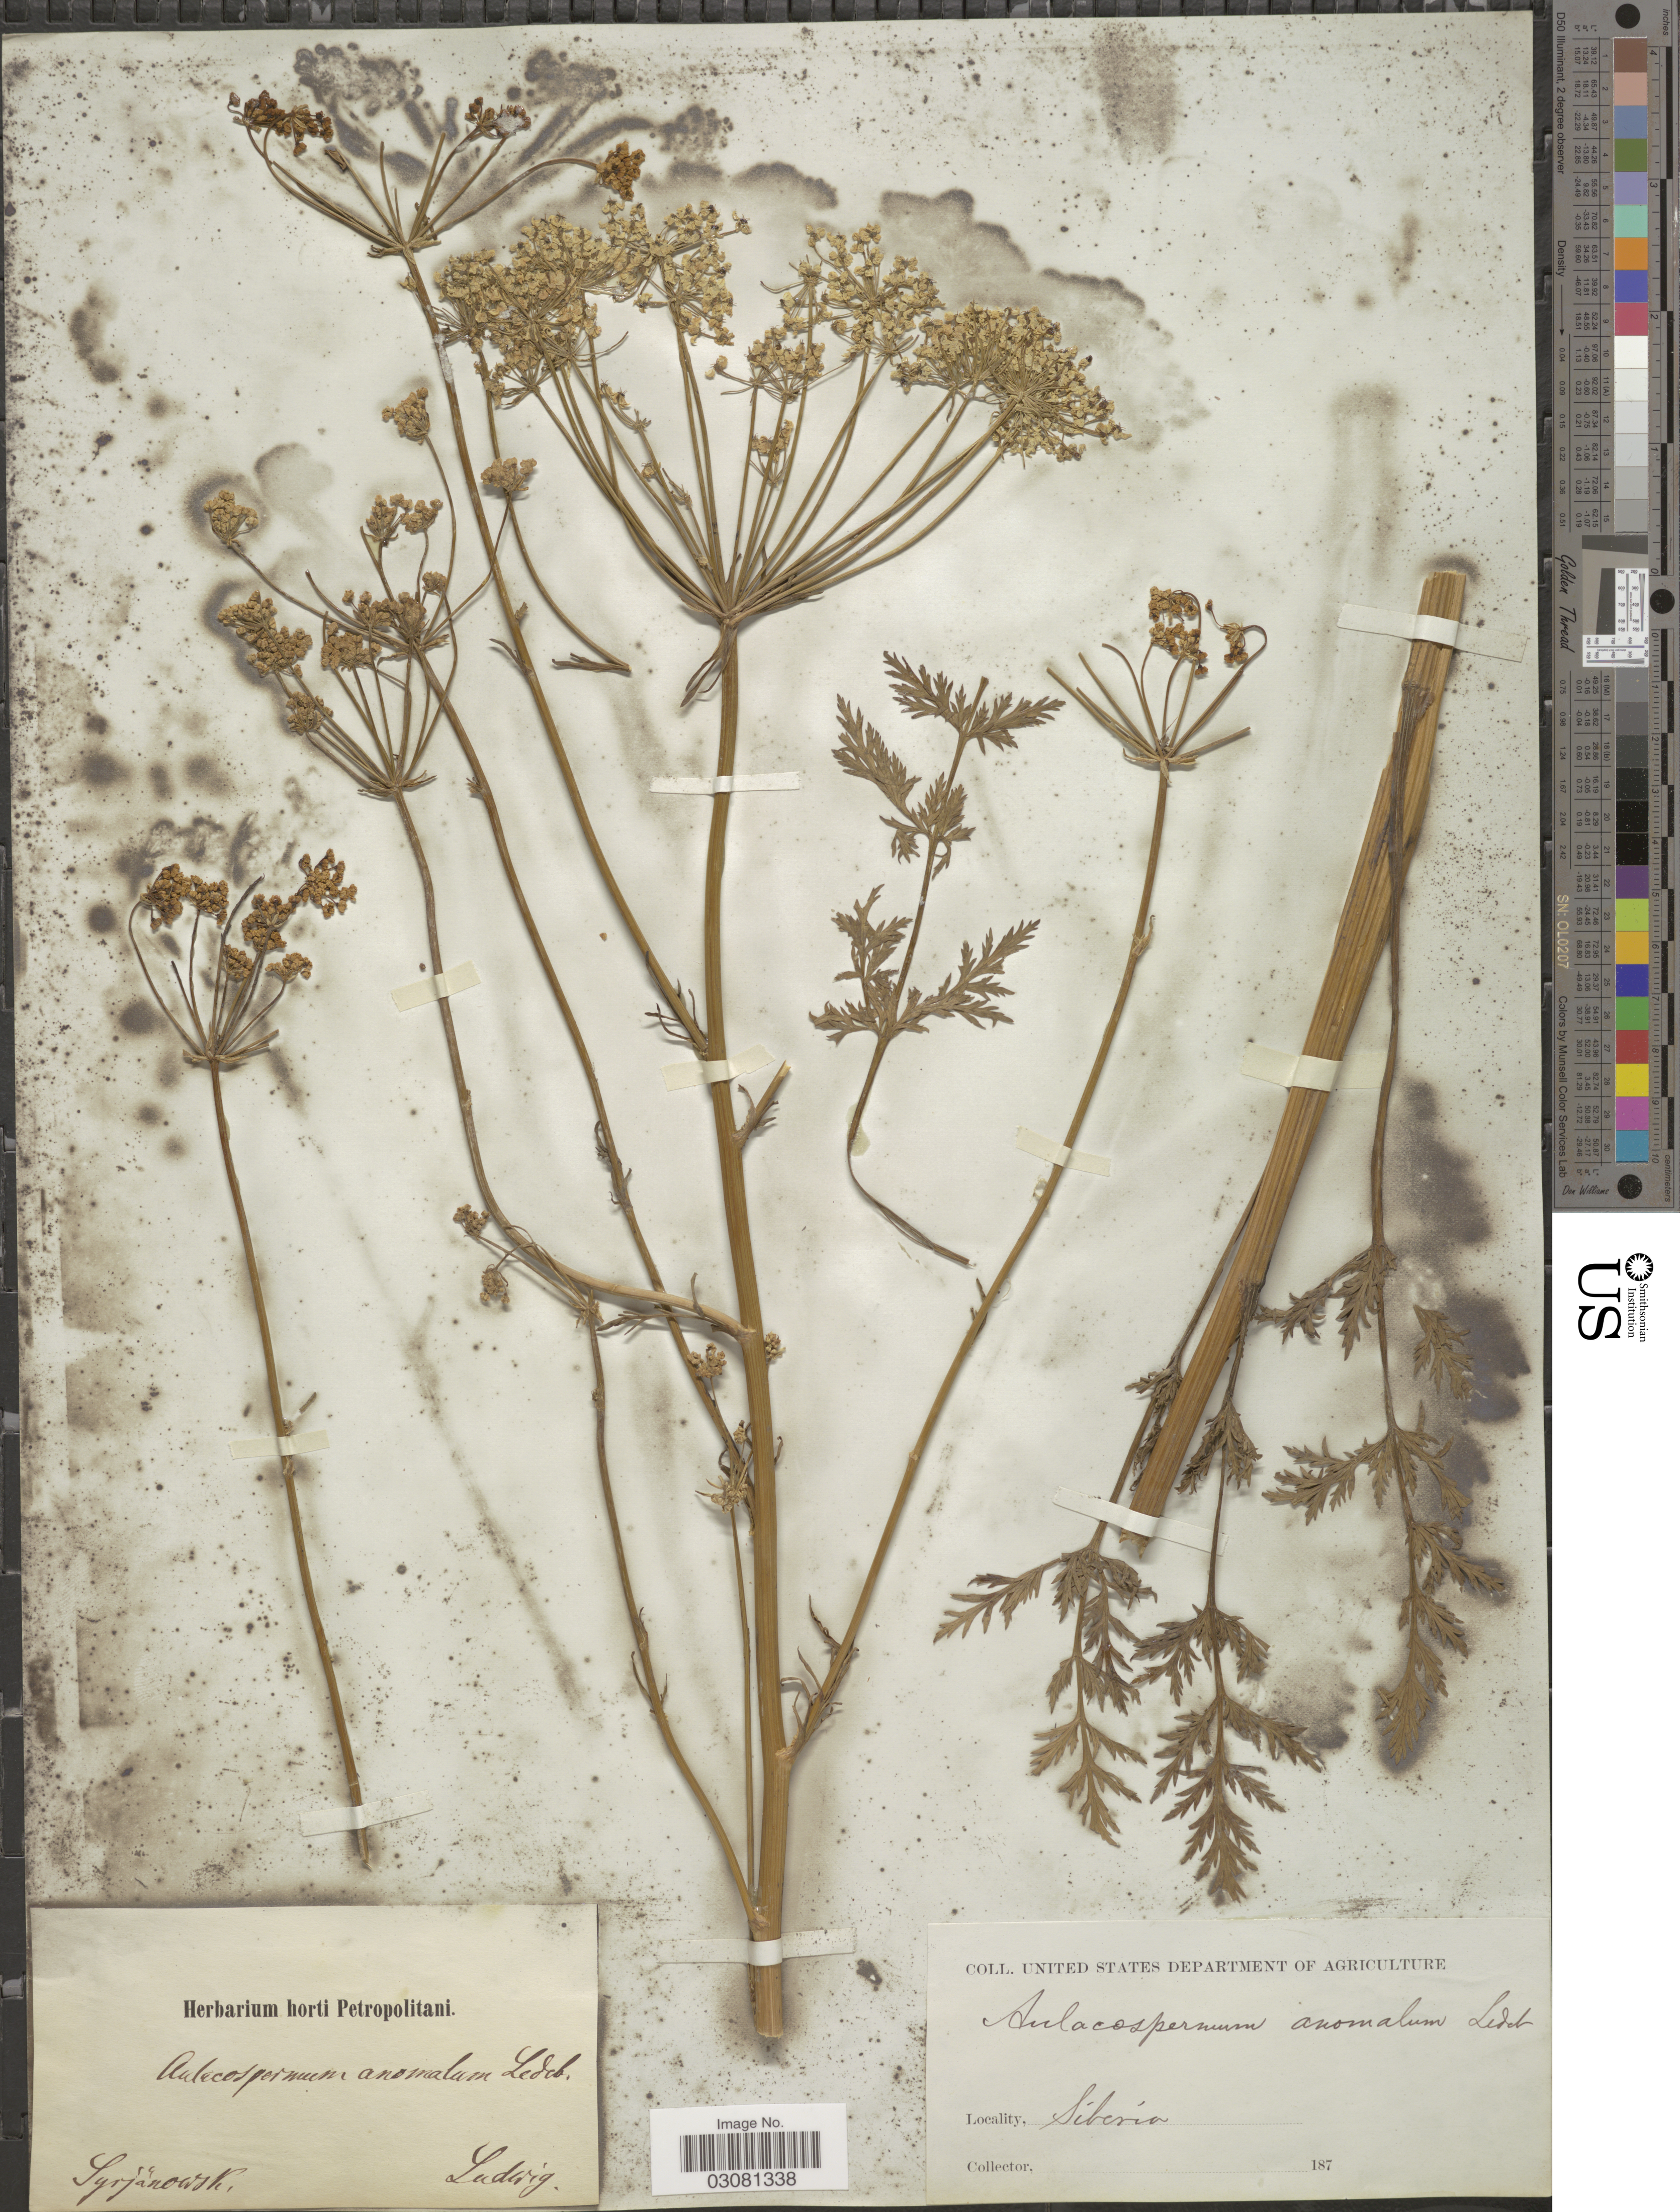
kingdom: Plantae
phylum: Tracheophyta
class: Magnoliopsida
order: Apiales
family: Apiaceae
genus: Aulacospermum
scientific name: Aulacospermum anomalum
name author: (Ledeb.) Ledeb.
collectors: Ludwig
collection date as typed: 187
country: Kazakhstan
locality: Syrjanowsk. Siberia.